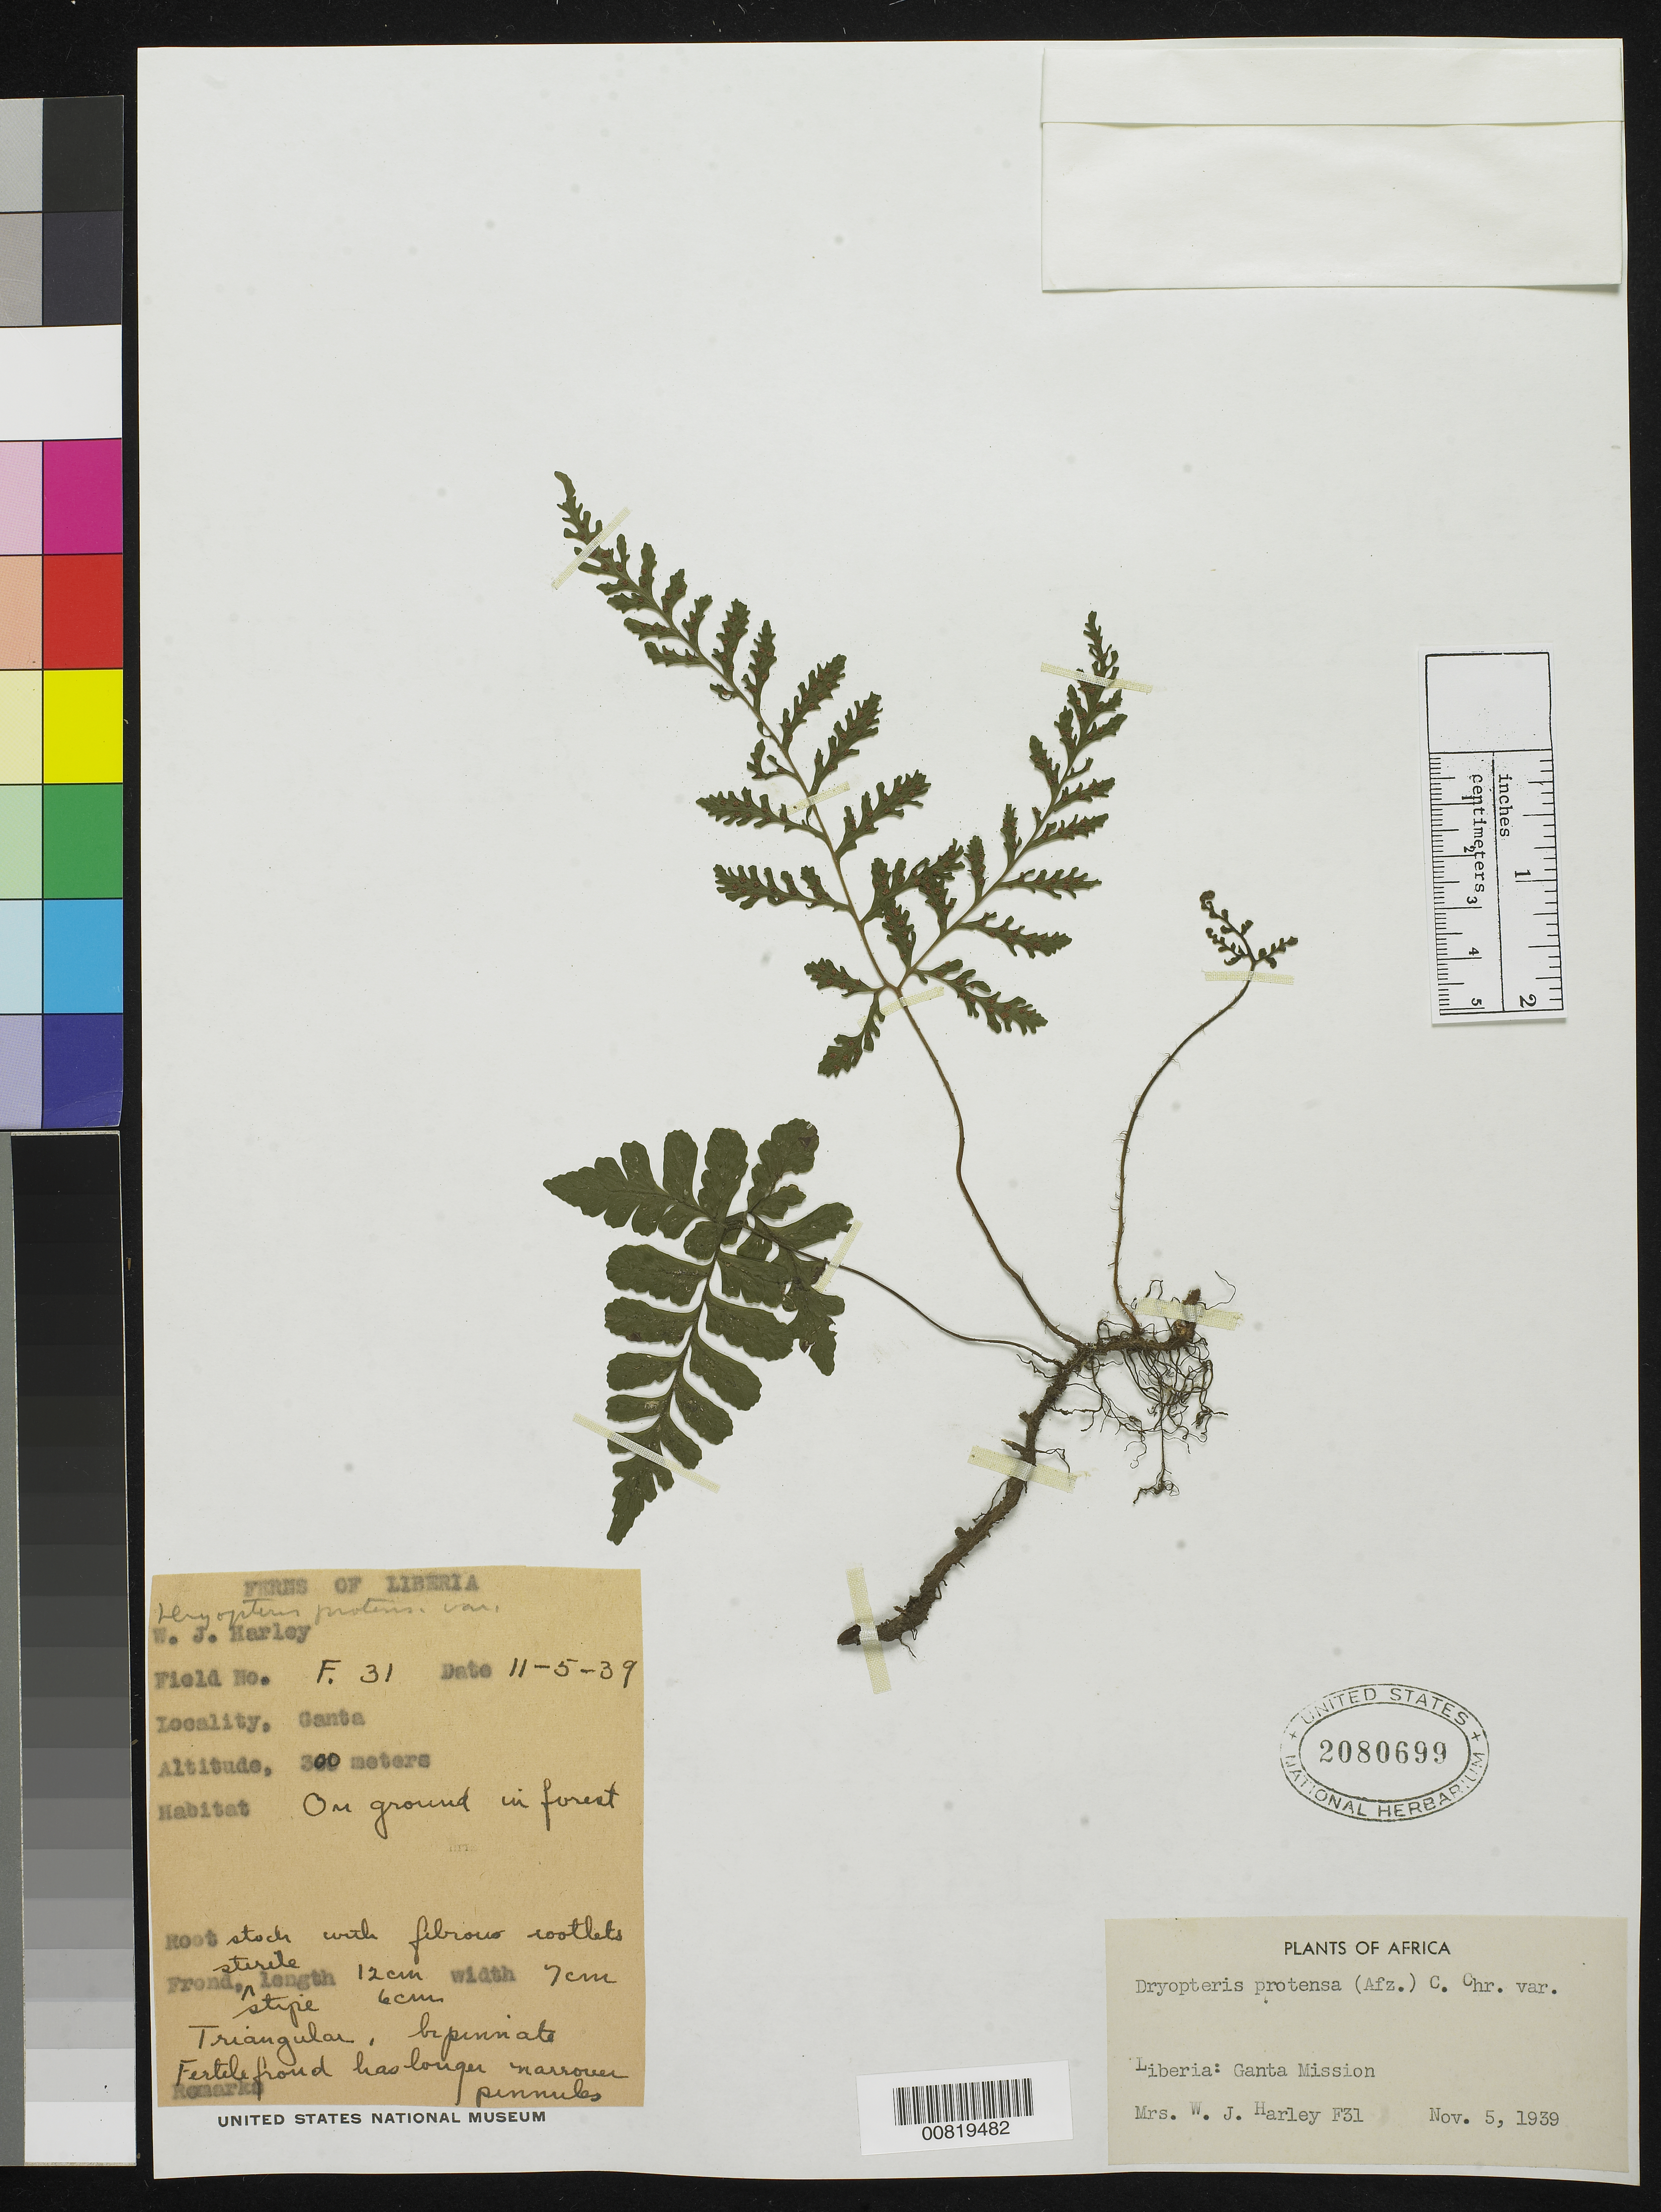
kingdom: Plantae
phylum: Tracheophyta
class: Polypodiopsida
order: Polypodiales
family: Tectariaceae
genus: Triplophyllum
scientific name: Triplophyllum speciosum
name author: (Mett. ex Kuhn)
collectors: W. Harley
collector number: F 31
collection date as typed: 5 Nov 1939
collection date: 1939-11-05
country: Liberia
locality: Ganta Mission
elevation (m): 300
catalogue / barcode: US 2080699